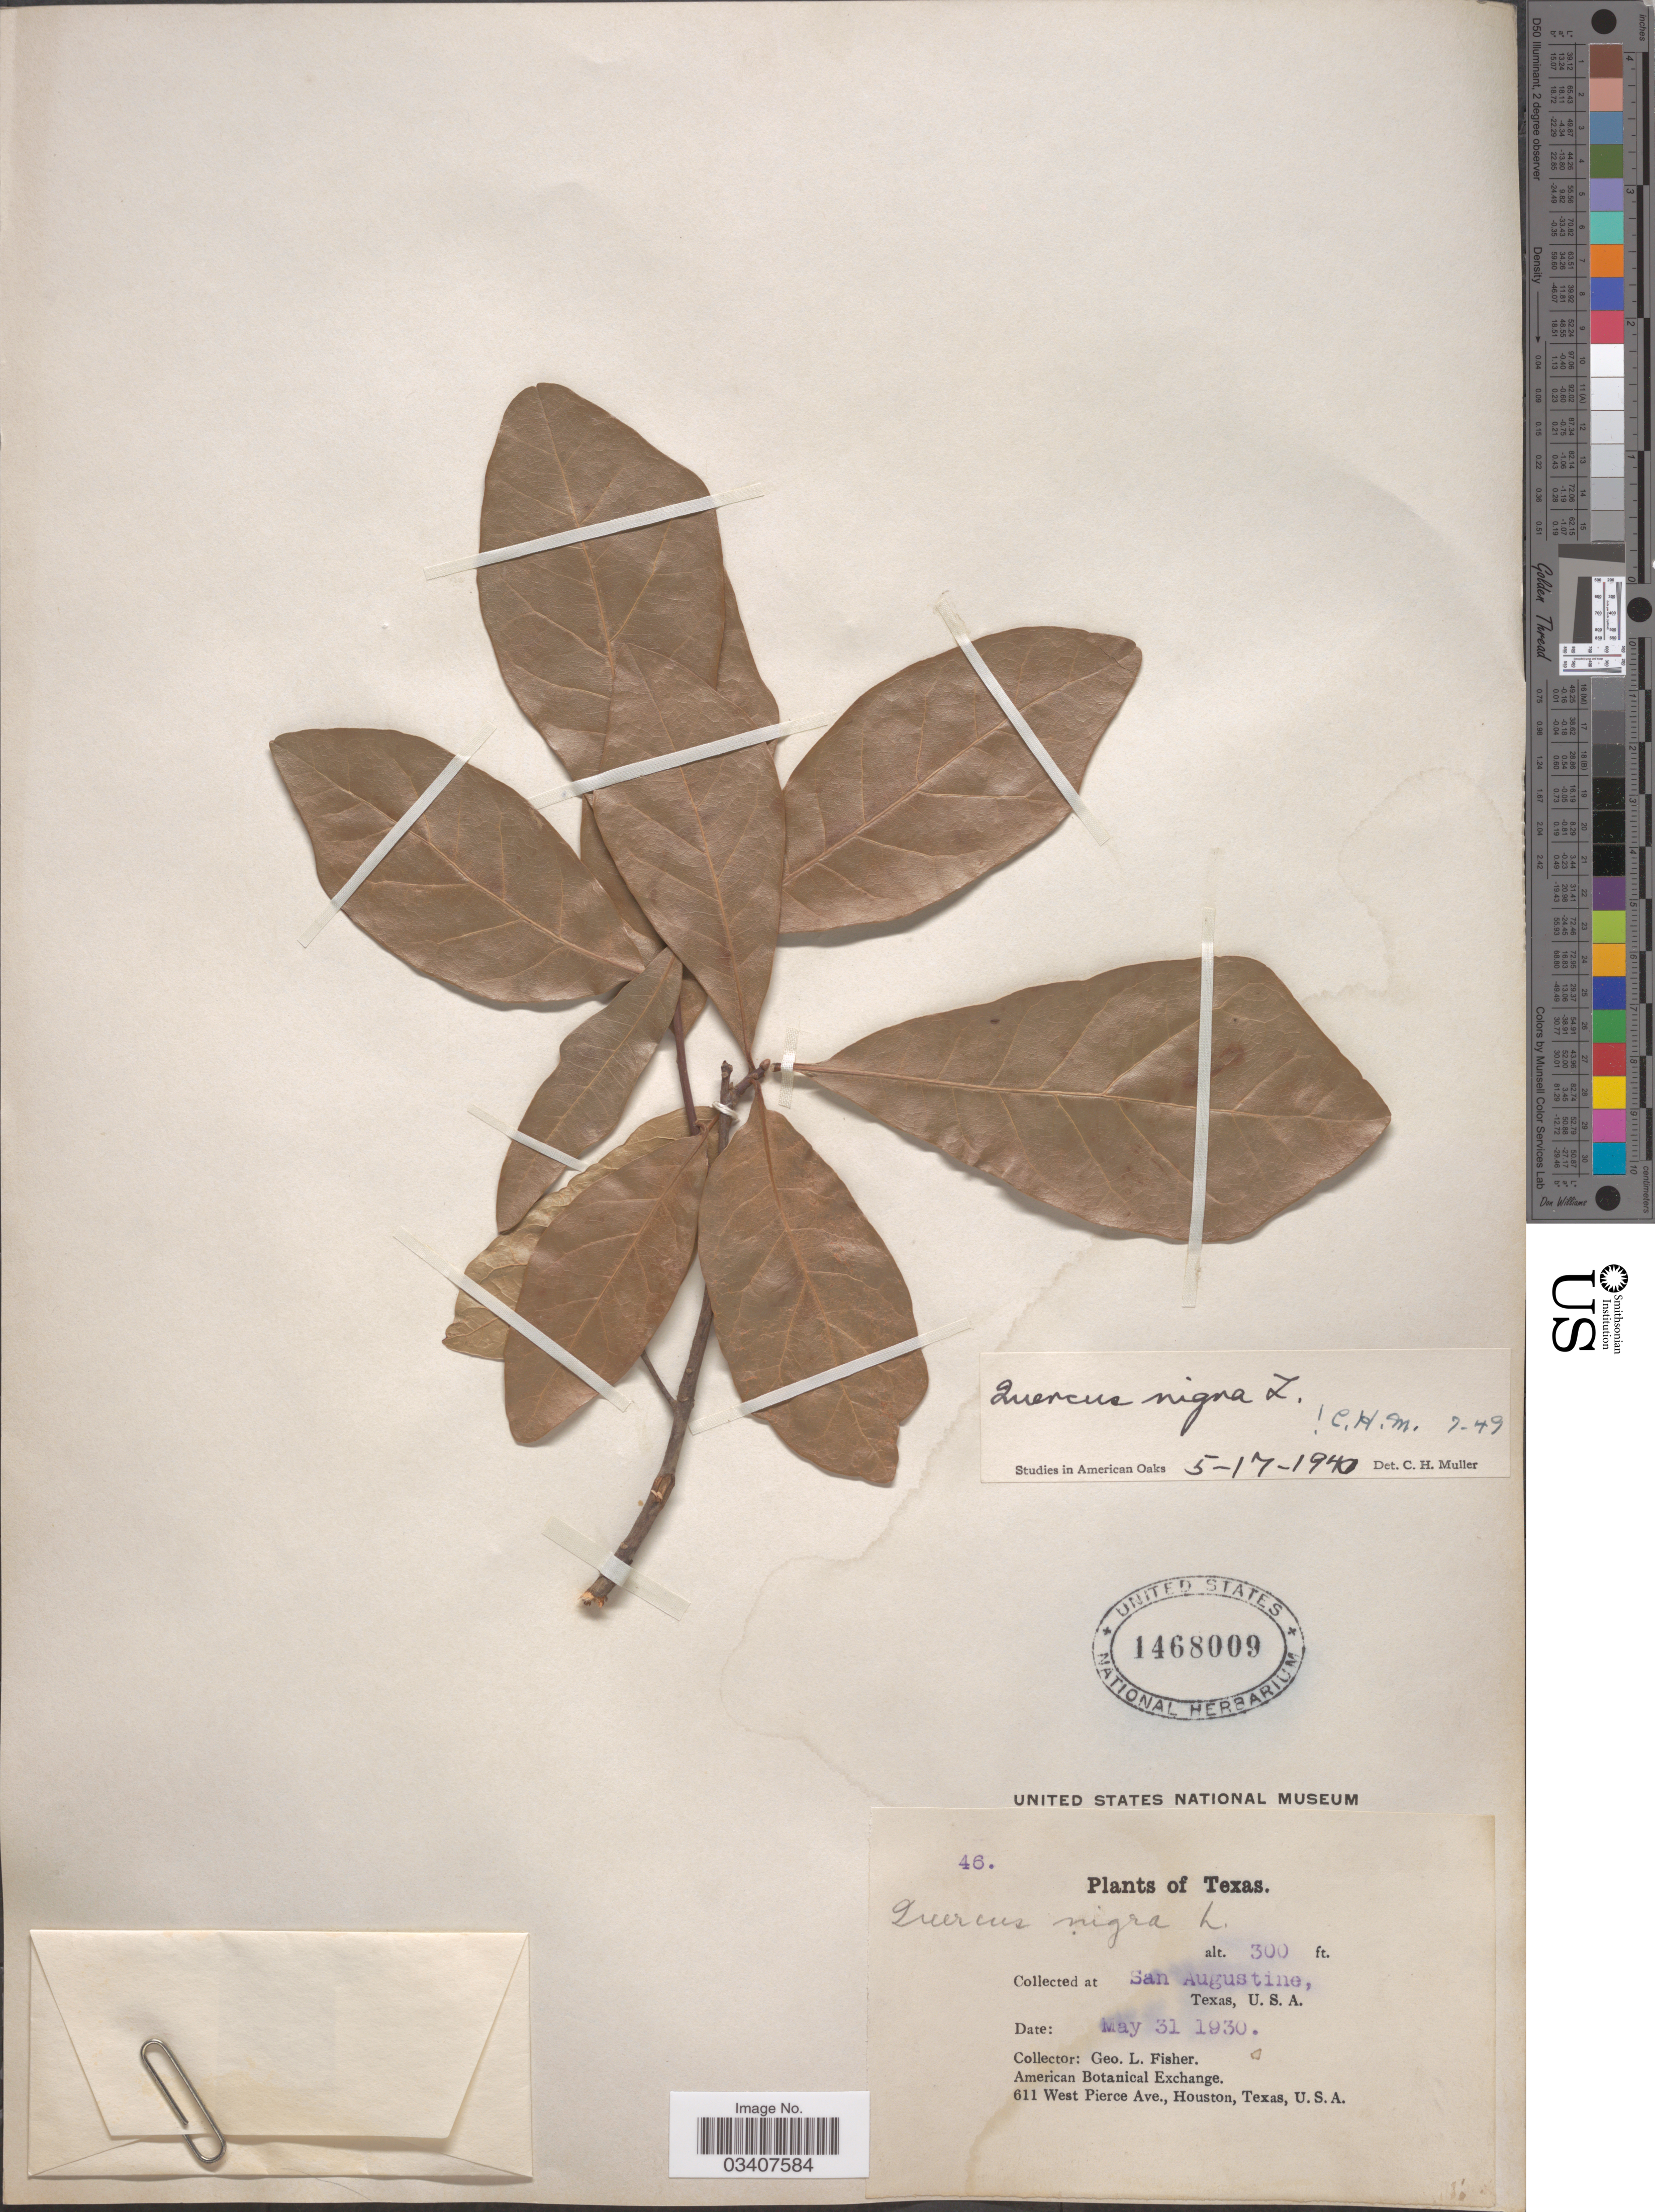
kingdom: Plantae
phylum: Tracheophyta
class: Magnoliopsida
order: Fagales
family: Fagaceae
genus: Quercus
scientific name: Quercus nigra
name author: L.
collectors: G. L. Fisher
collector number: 46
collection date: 1930-05-31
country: United States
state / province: Texas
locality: San Augustine.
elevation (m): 91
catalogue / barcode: US 1468009